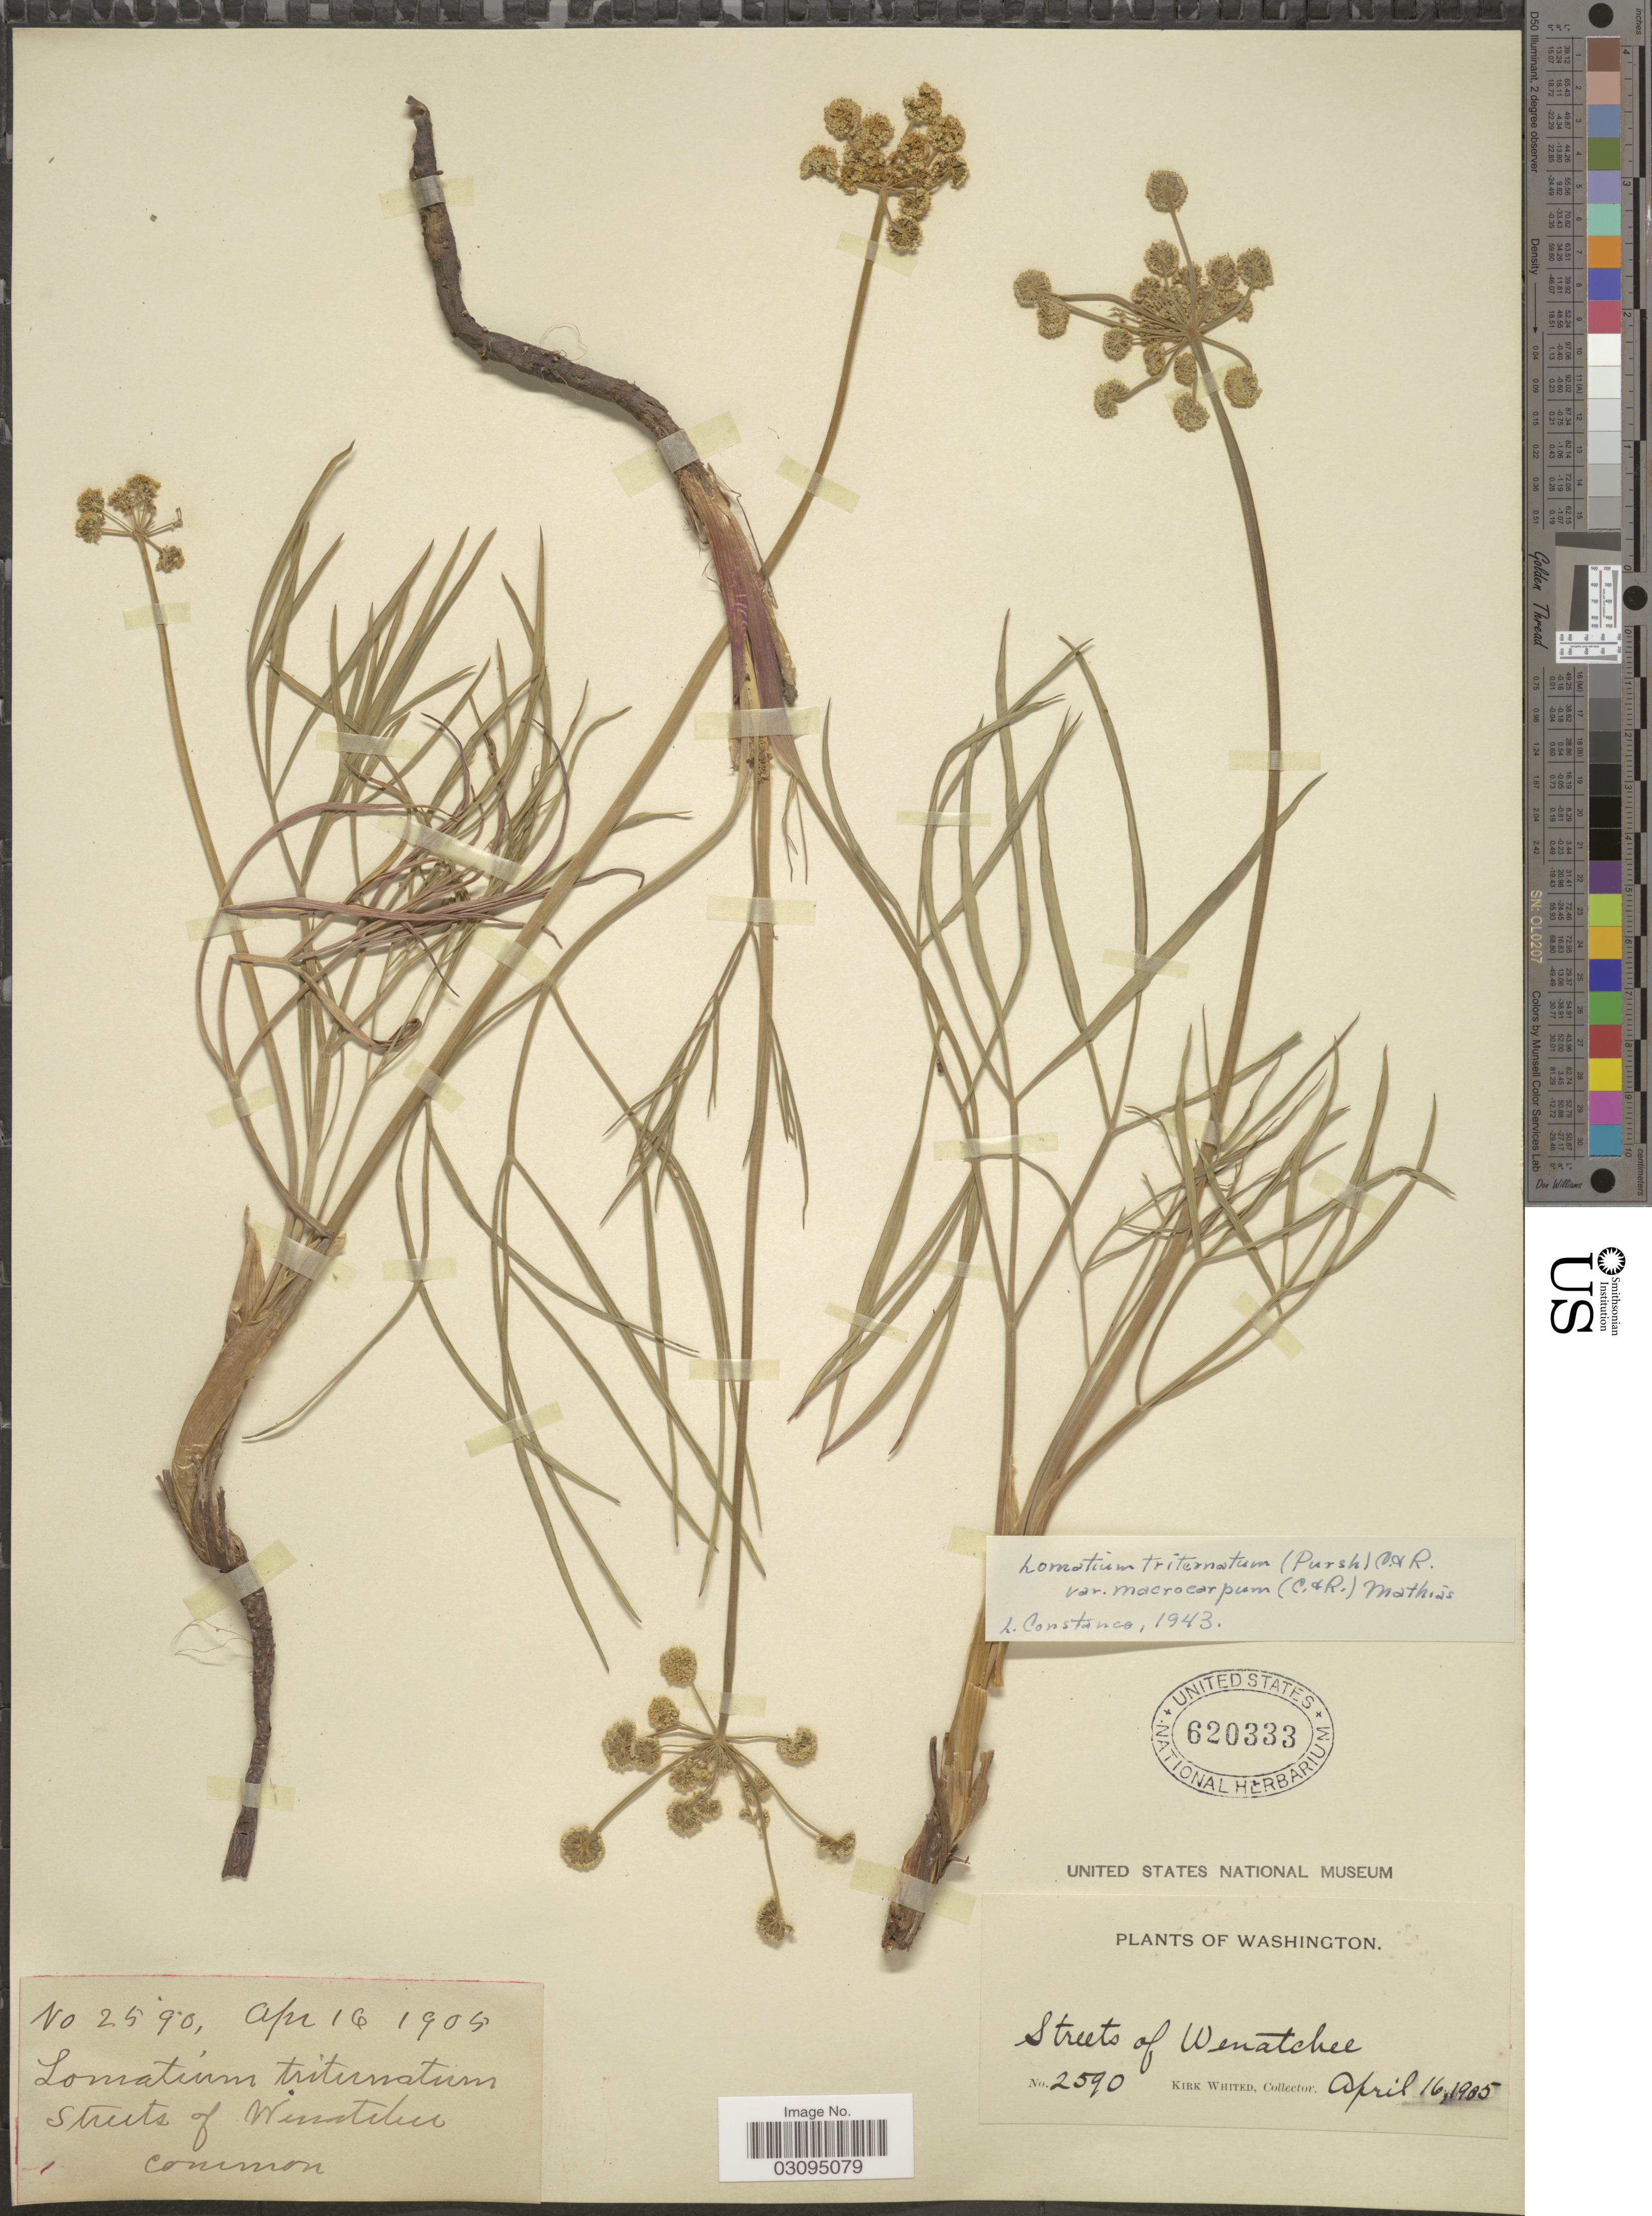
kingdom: Plantae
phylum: Tracheophyta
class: Magnoliopsida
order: Apiales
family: Apiaceae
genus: Lomatium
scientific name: Lomatium triternatum var. macrocarpum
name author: (J.M. Coult. & Rose) Mathias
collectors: K. Whited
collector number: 2590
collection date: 1905-04-16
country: United States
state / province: Washington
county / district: Chelan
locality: Streets of Wenatchee.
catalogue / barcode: US 620333